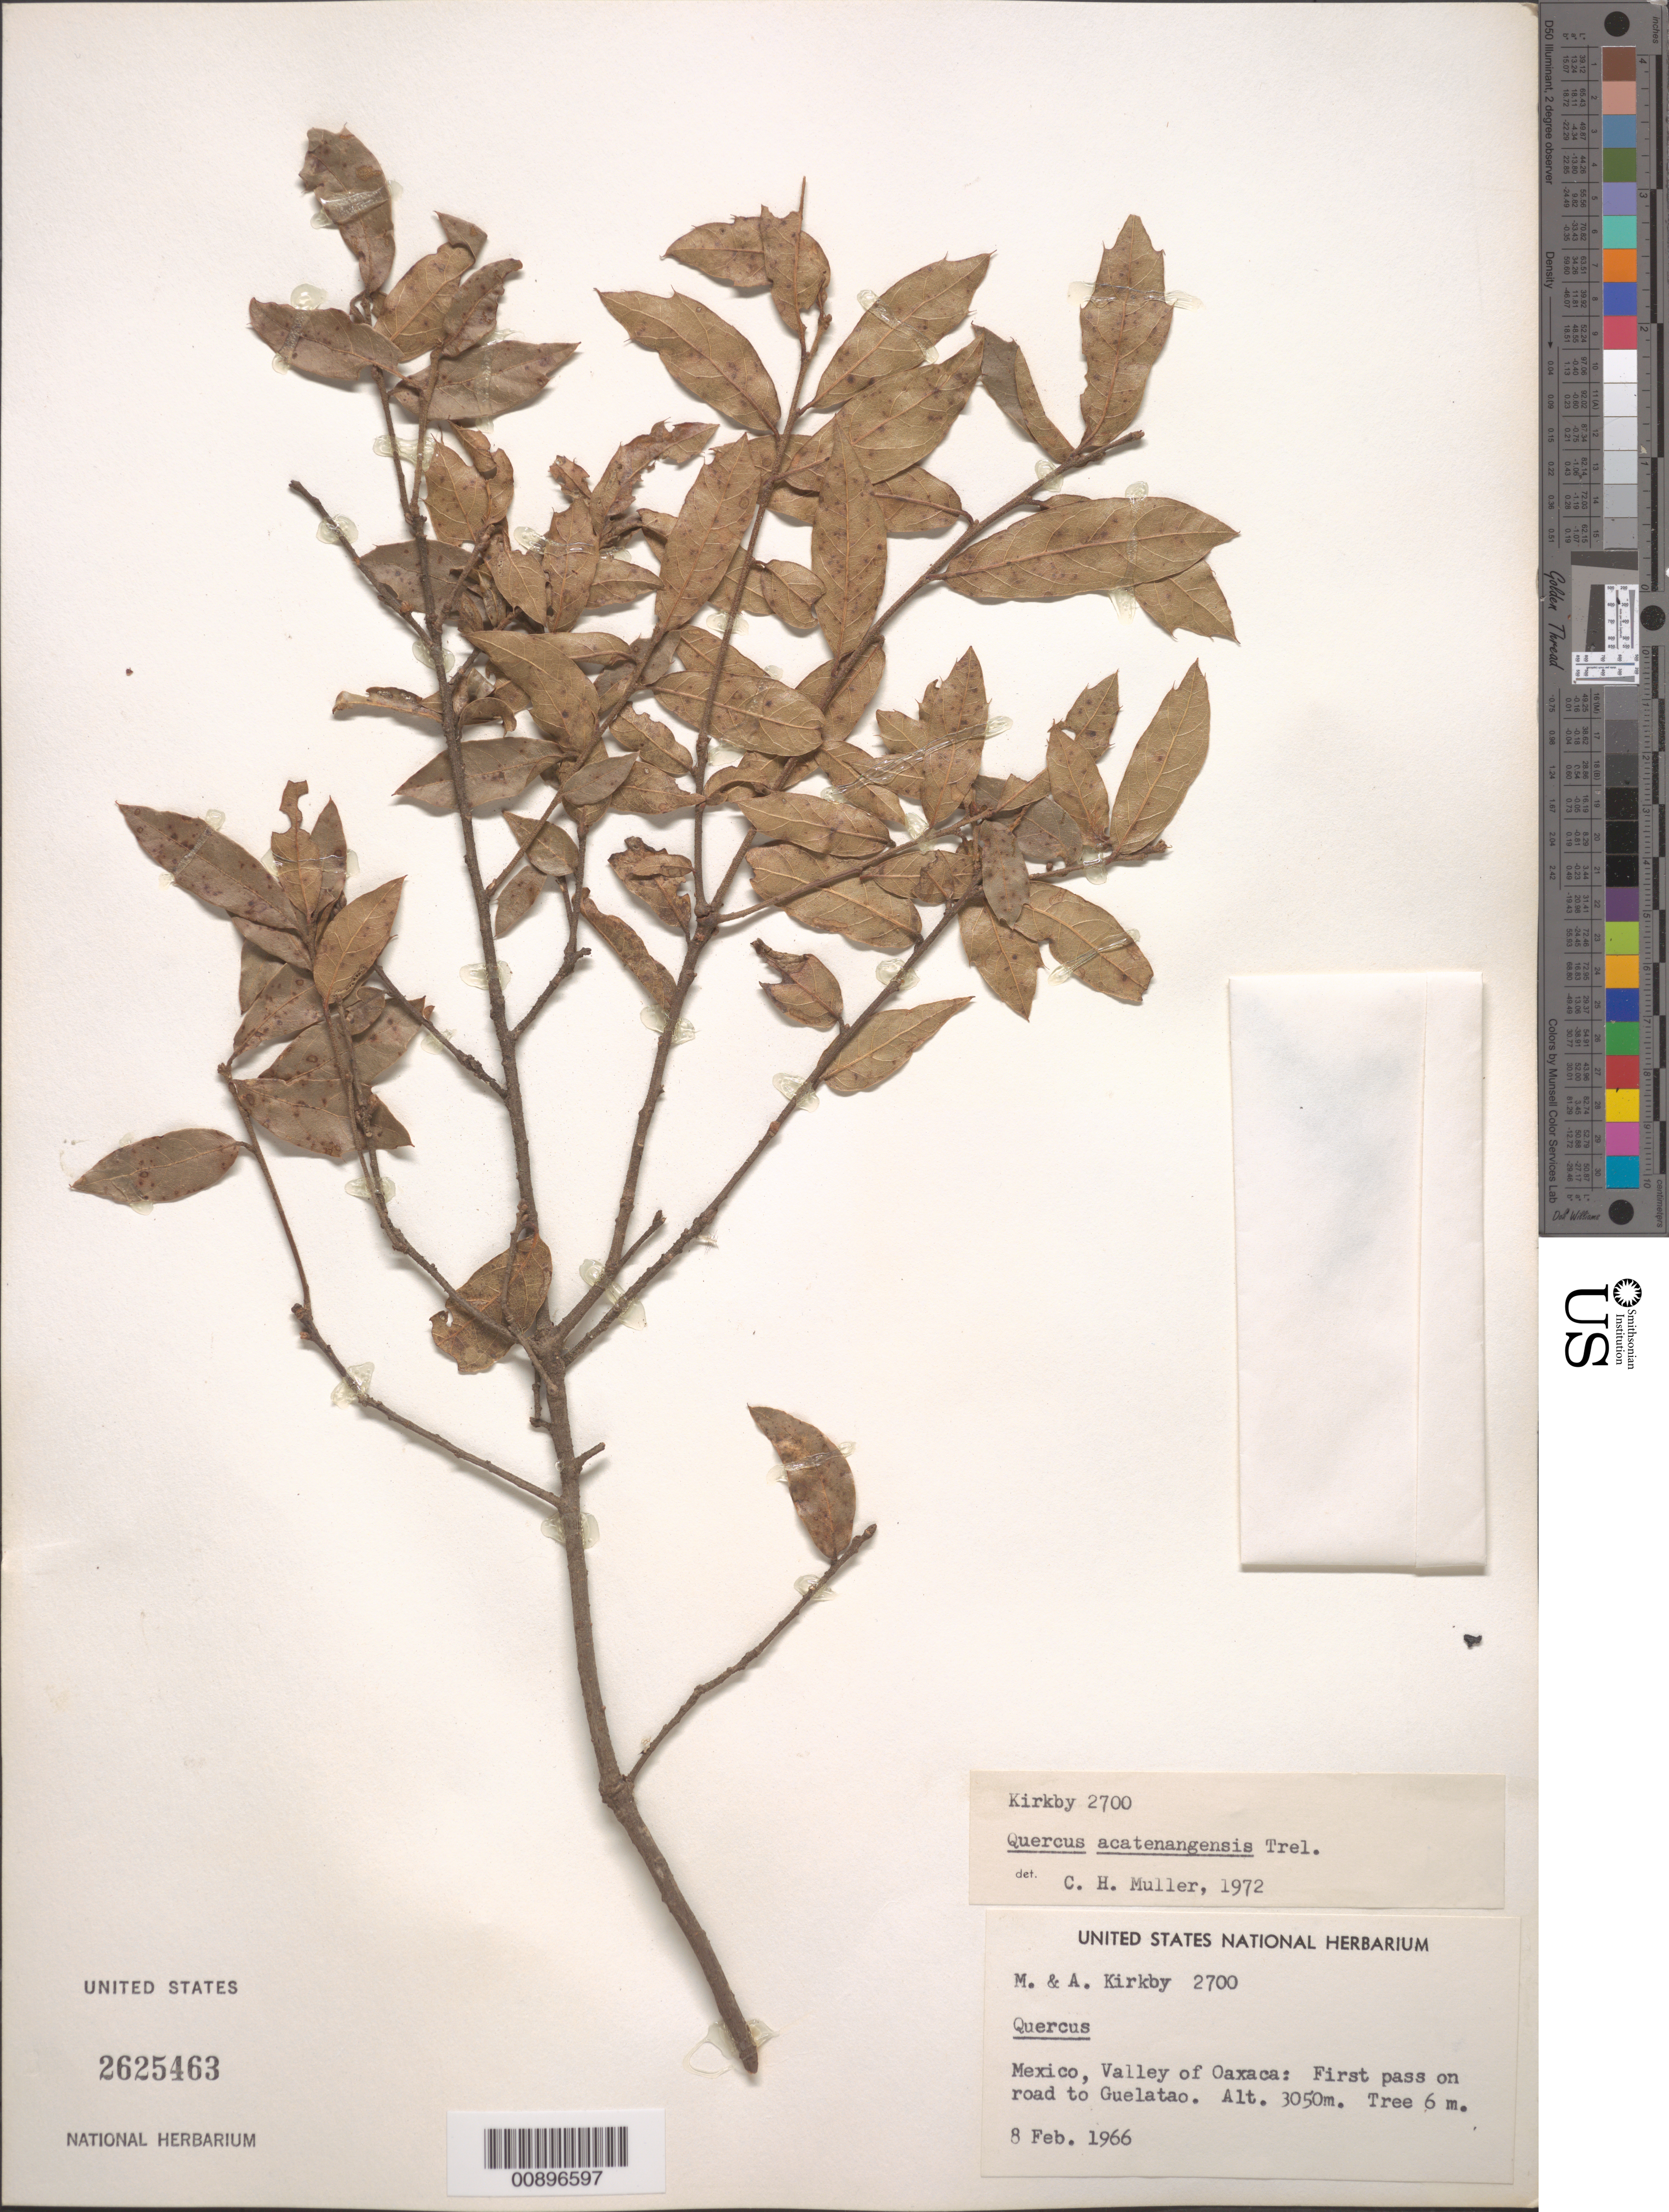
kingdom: Plantae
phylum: Tracheophyta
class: Magnoliopsida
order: Fagales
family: Fagaceae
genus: Quercus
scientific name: Quercus acatenangenis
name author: Trel.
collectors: Kirkby, M. & A. Kirkby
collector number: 2700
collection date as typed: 08 Feb 1966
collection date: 1966-02-08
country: Mexico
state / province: Oaxaca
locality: Valley of Oaxaca: First pass on road to Guelatao.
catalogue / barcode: US 2625463